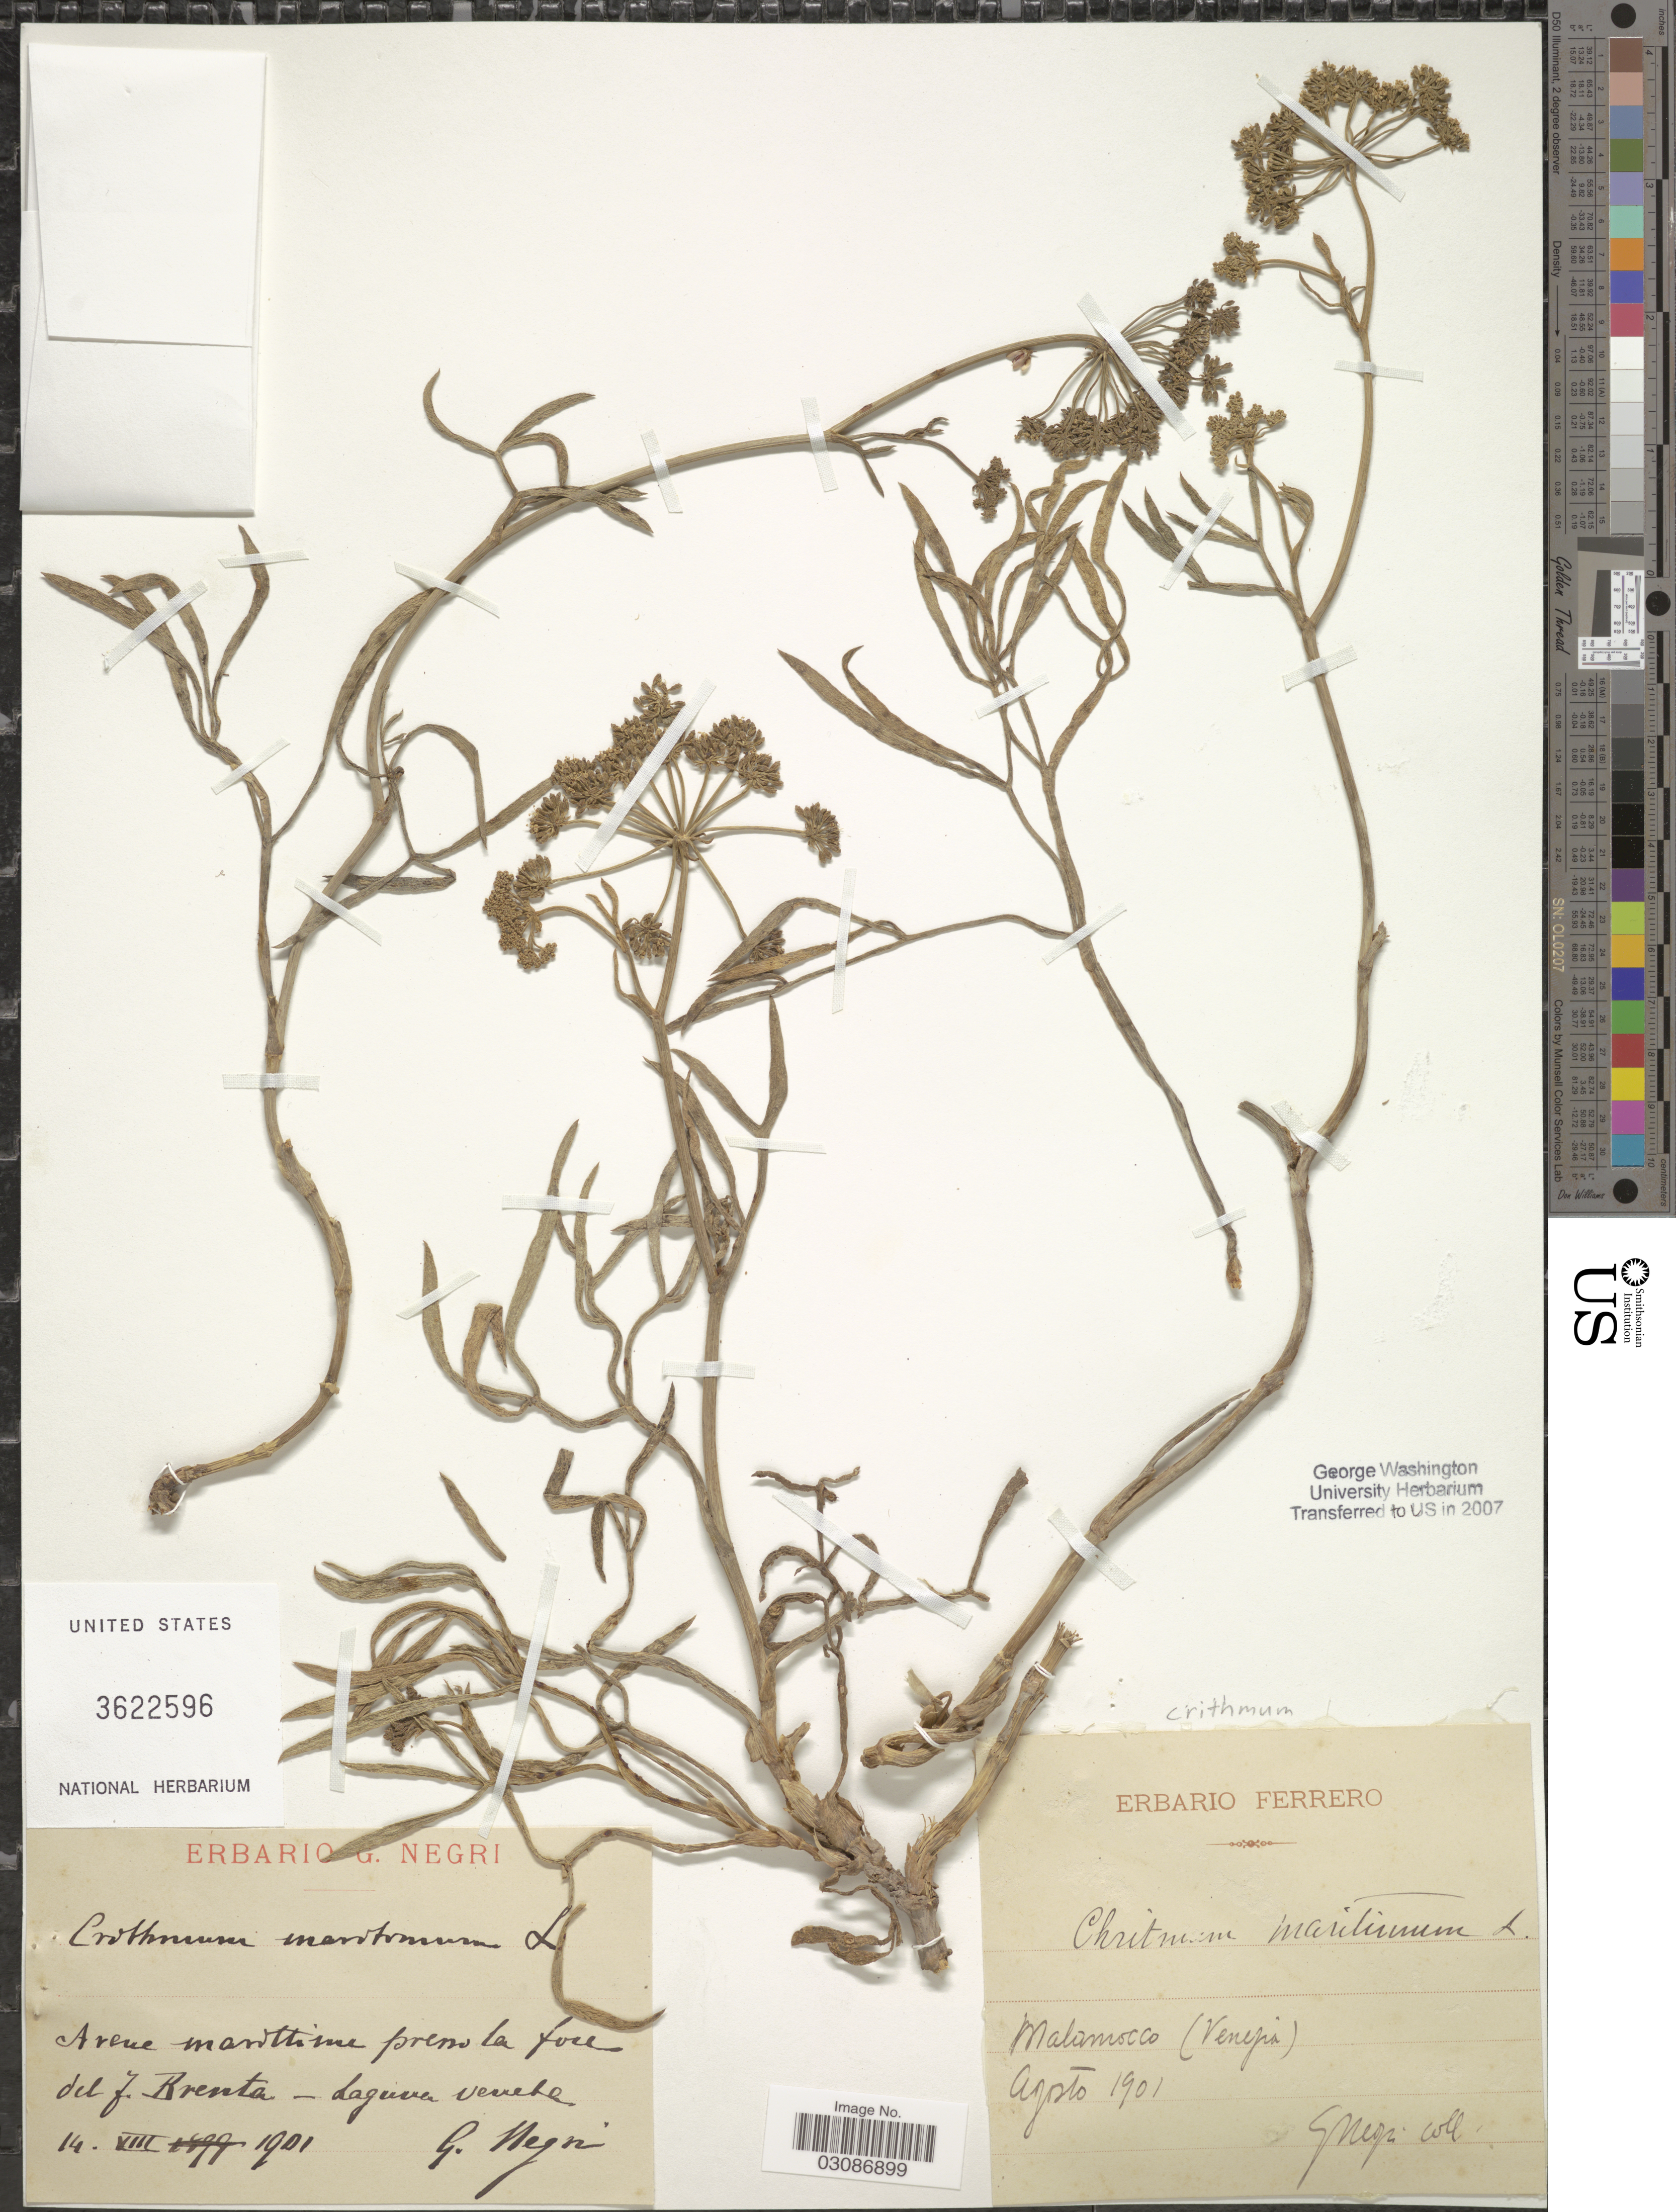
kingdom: Plantae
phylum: Tracheophyta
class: Magnoliopsida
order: Apiales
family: Apiaceae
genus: Crithmum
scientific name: Crithmum maritimum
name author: L.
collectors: G. Negri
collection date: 1901-08-14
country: Italy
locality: Del f. brenta - Laguna verede, Malamocco (Venezia).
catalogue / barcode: US 3622596